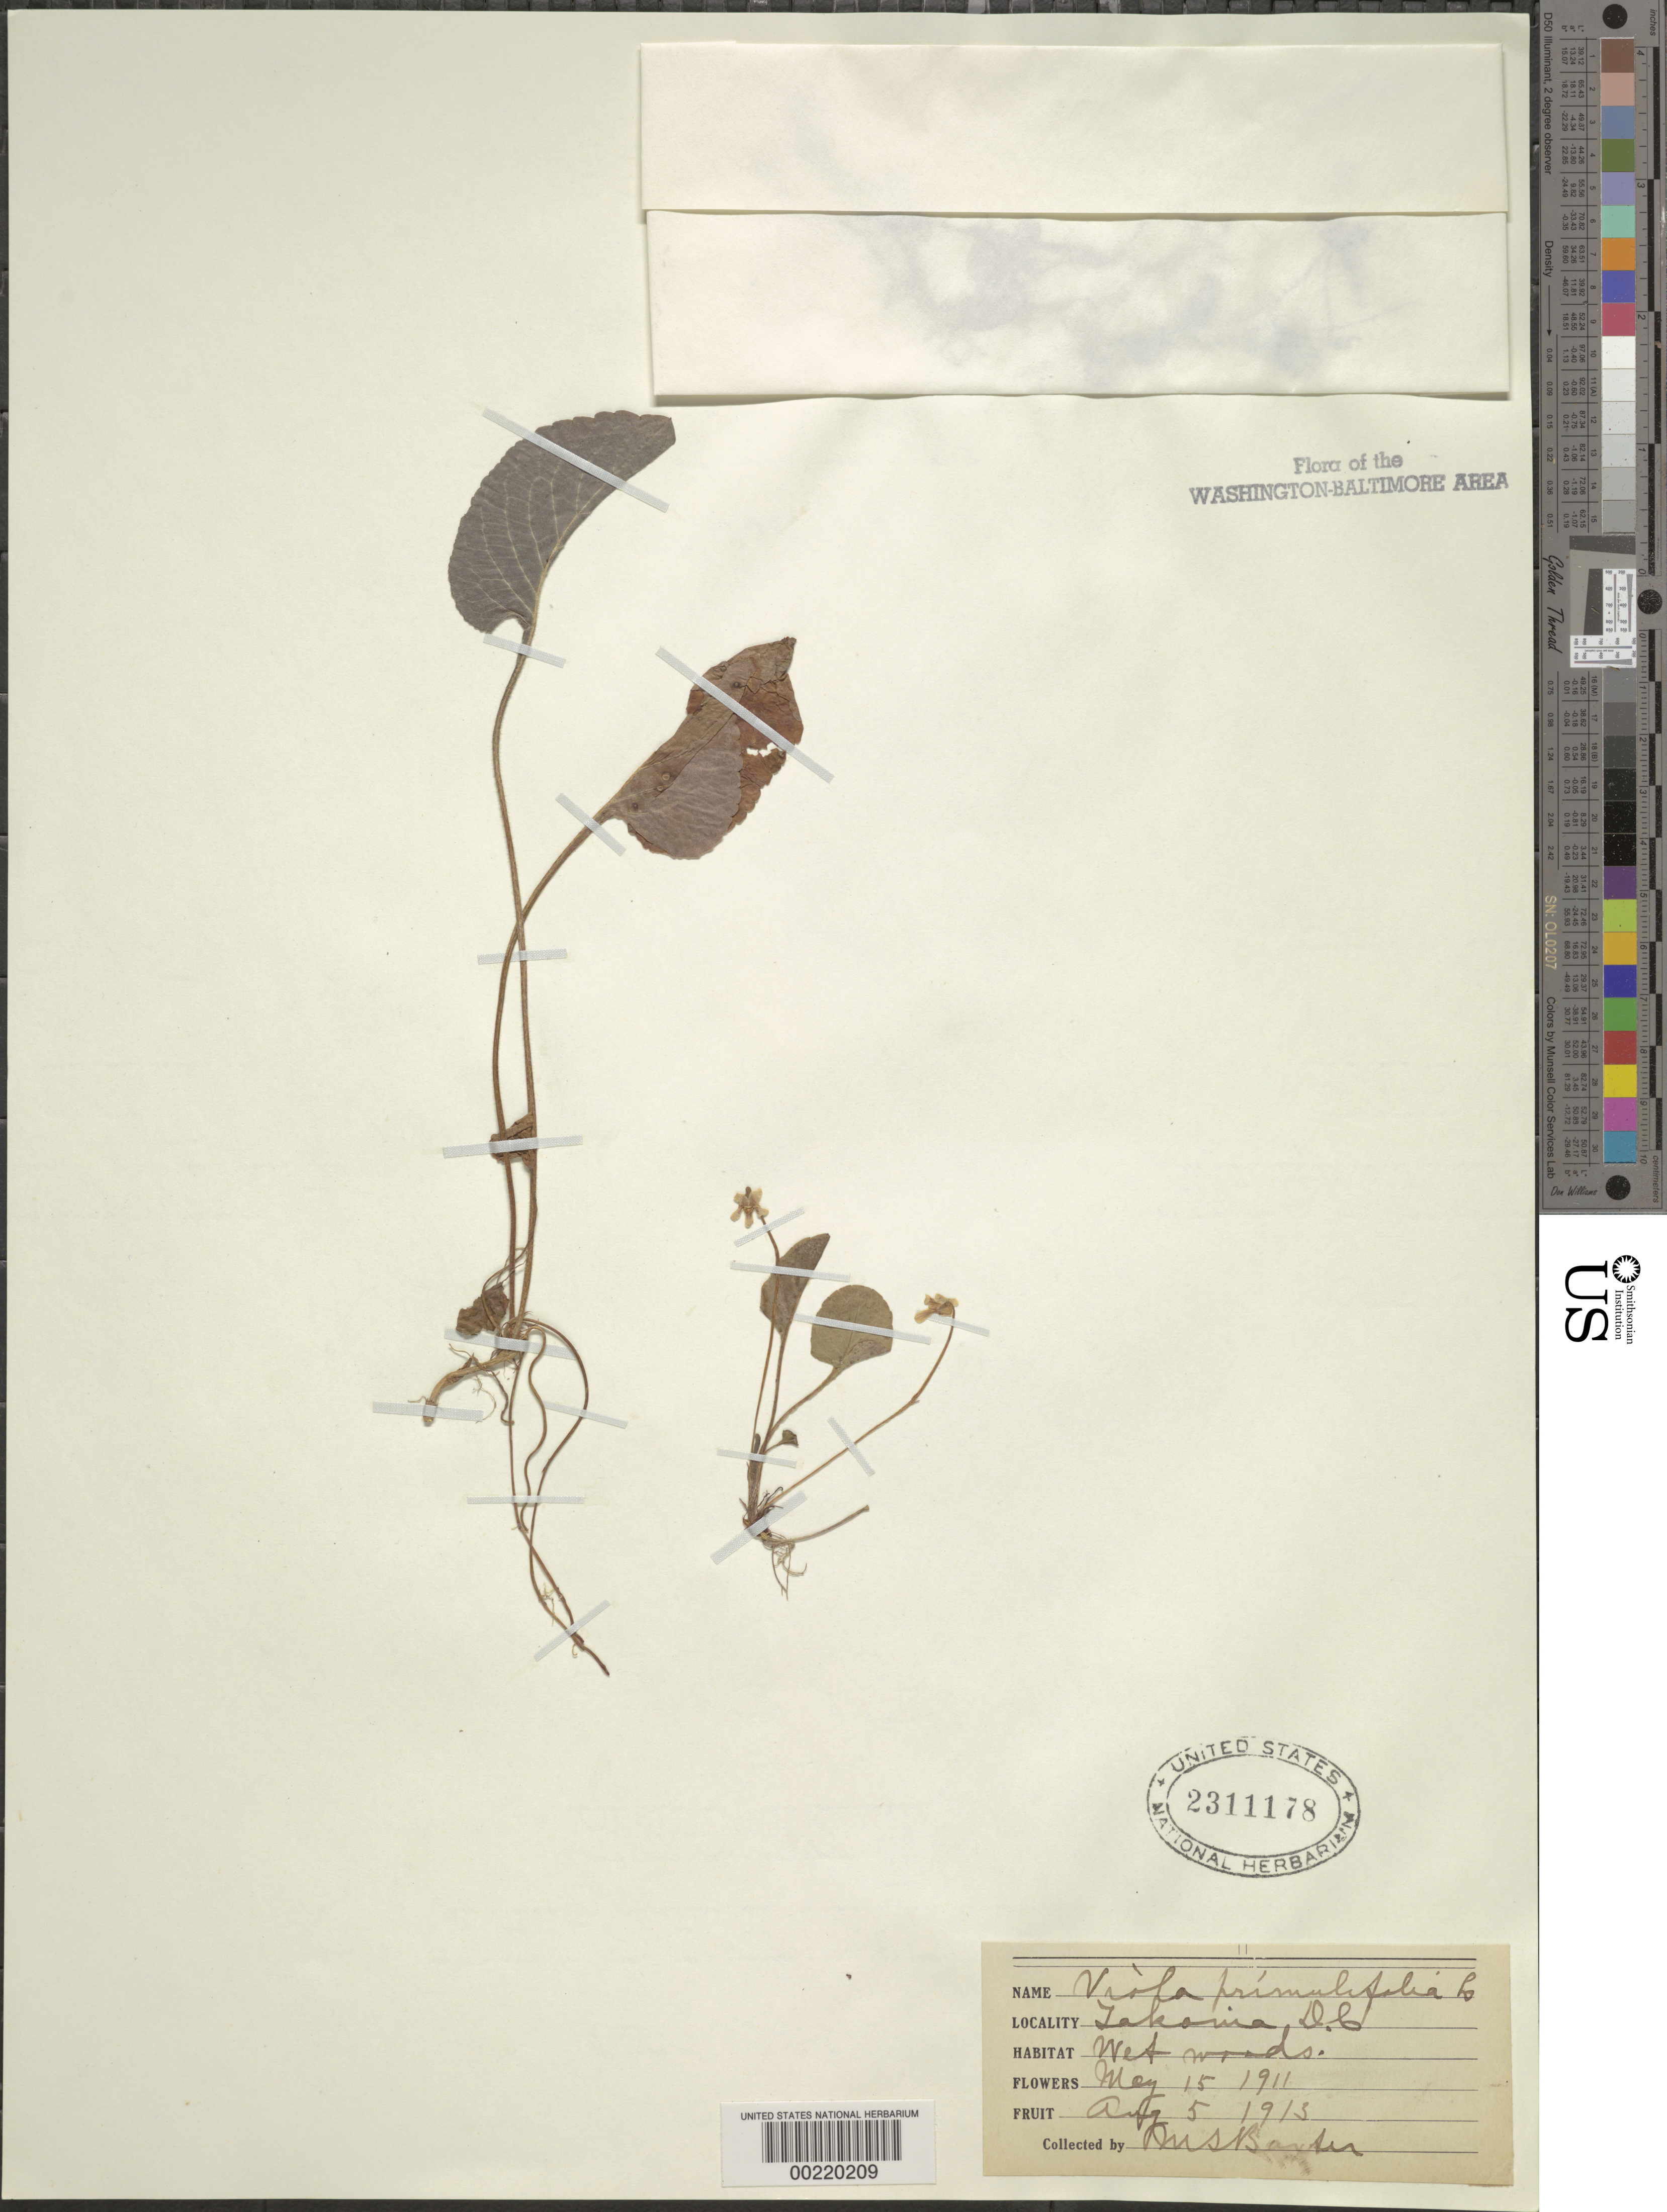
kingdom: Plantae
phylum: Tracheophyta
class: Magnoliopsida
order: Malpighiales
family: Violaceae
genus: Viola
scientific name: Viola primulifolia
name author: L.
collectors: M. Baxter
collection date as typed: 15 May 1911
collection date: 1911-05-15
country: United States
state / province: District of Columbia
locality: Takoma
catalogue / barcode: US 2311178